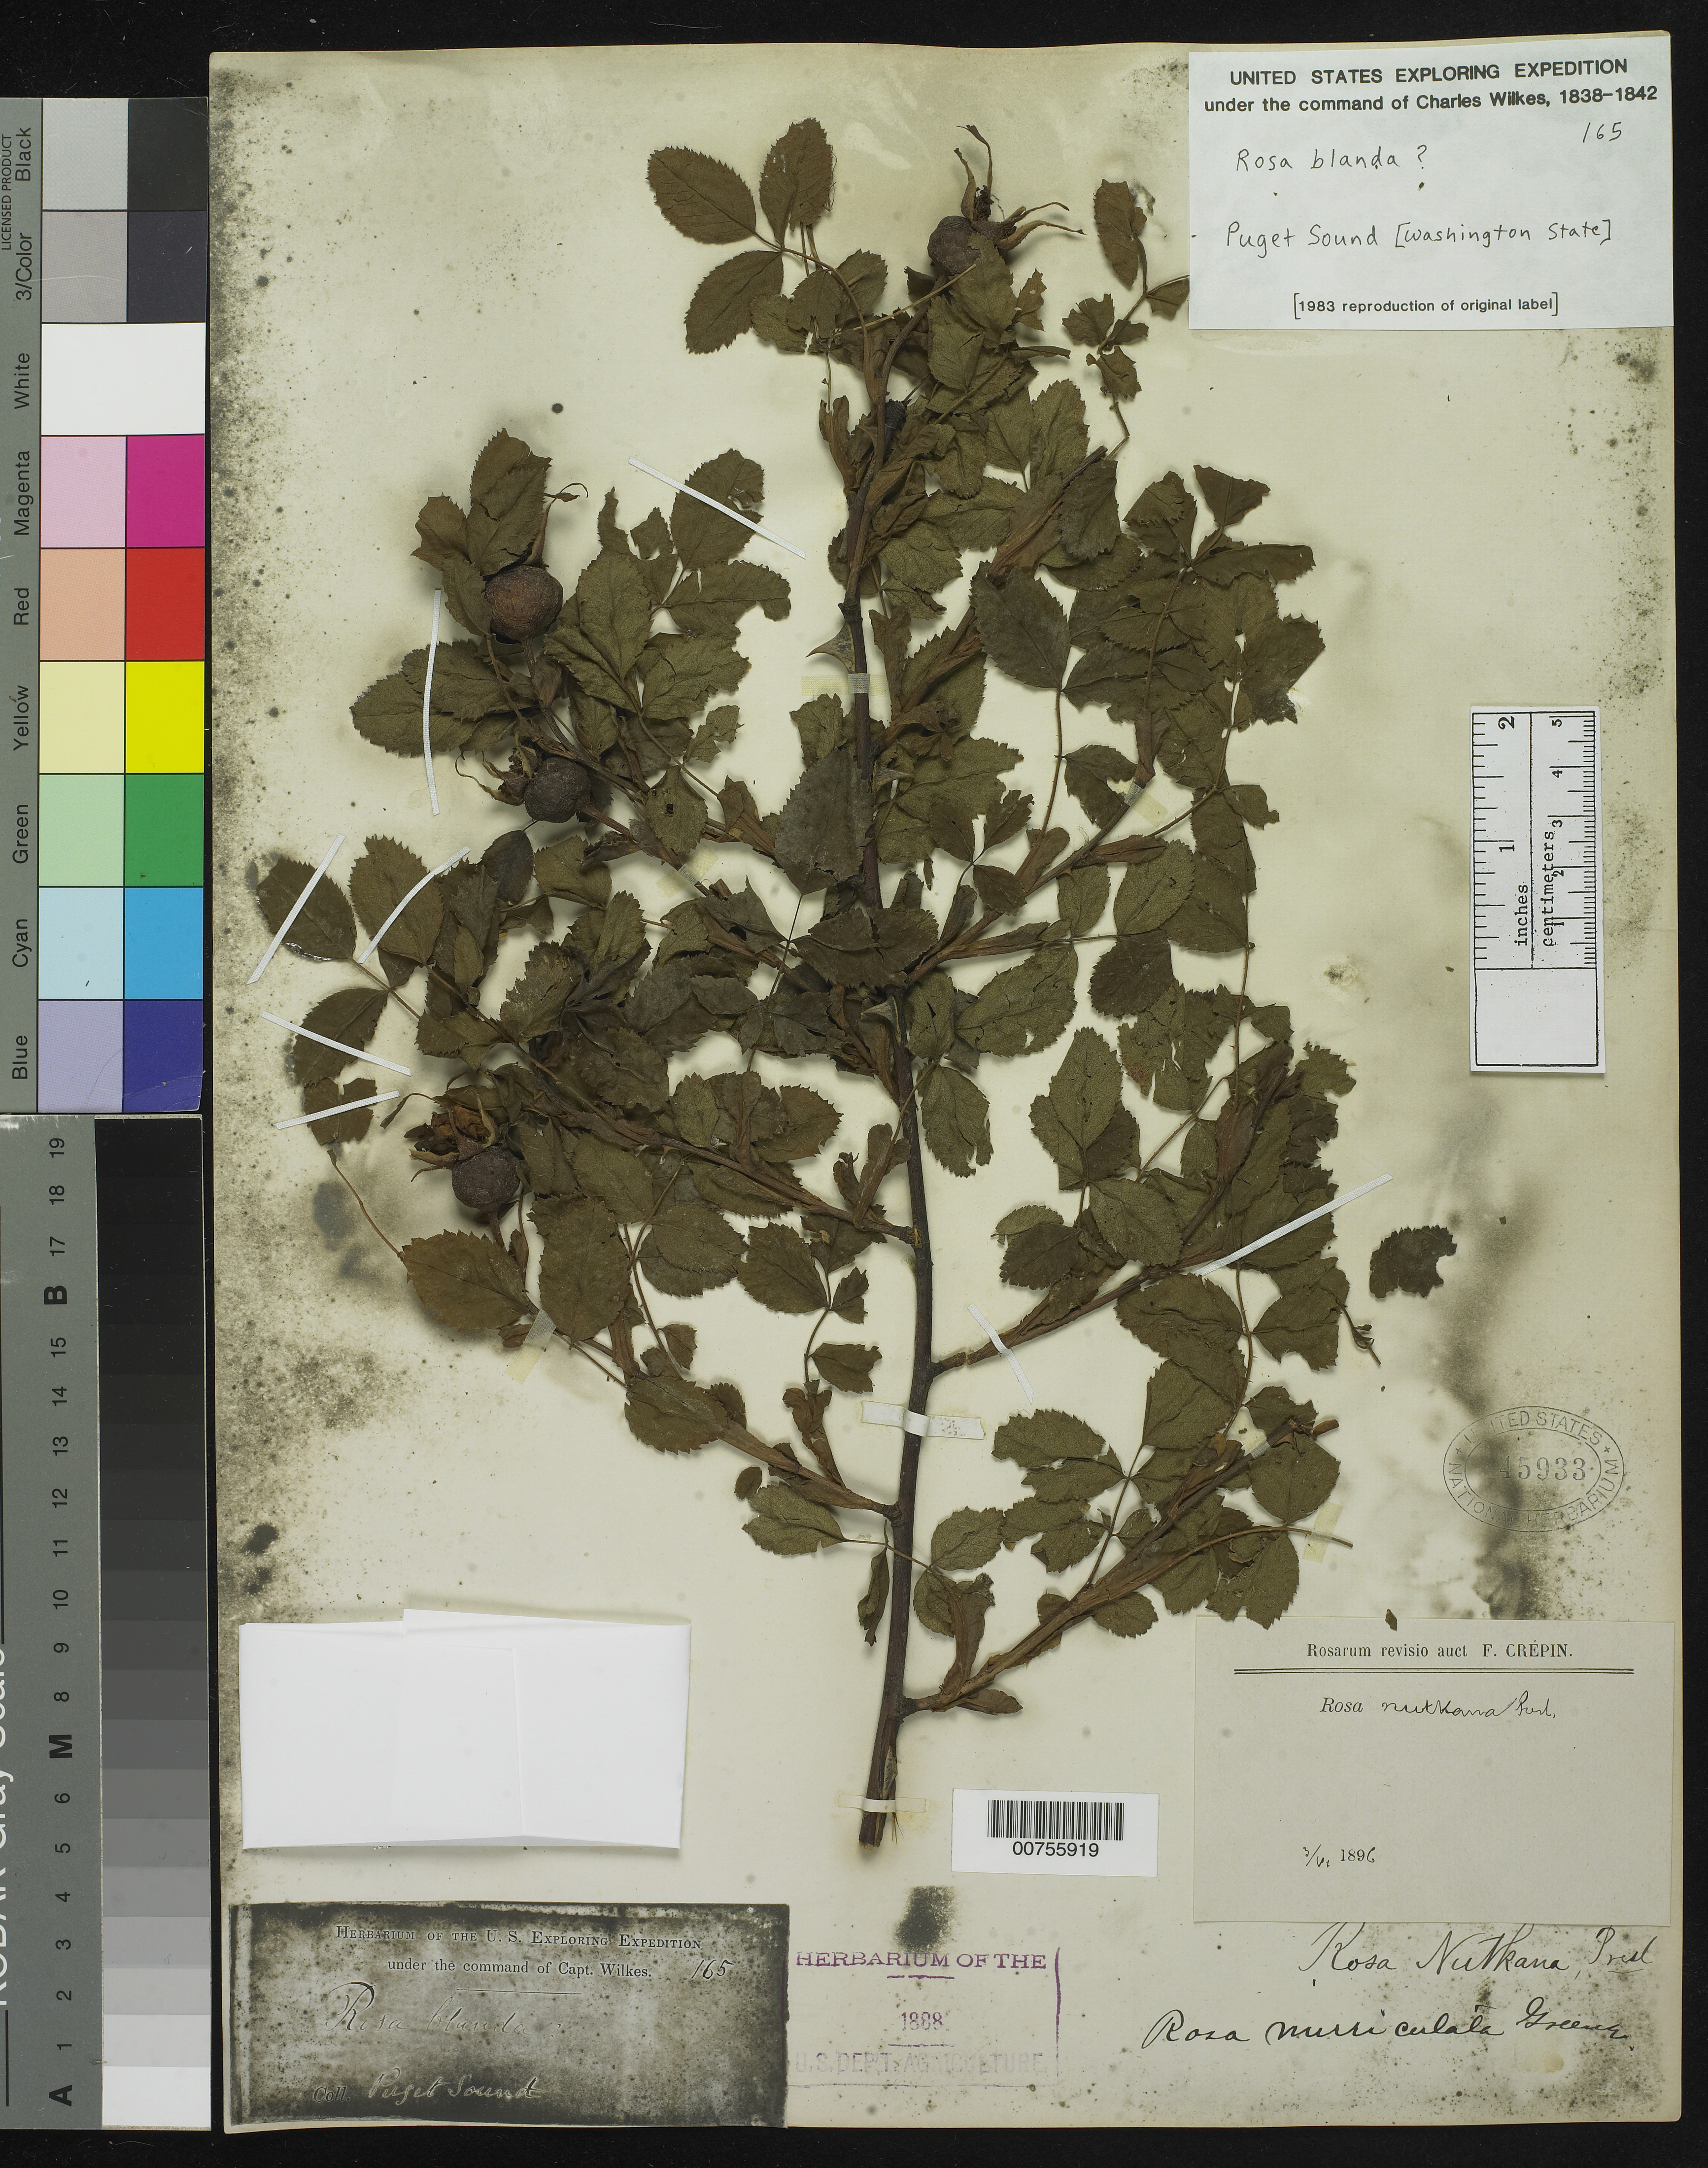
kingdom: Plantae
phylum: Tracheophyta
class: Magnoliopsida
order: Rosales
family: Rosaceae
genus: Rosa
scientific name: Rosa nutkana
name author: C. Presl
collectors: Wilkes Explor. Exped.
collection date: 1838/1842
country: United States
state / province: Washington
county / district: King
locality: Puget Sound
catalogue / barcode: US 45933